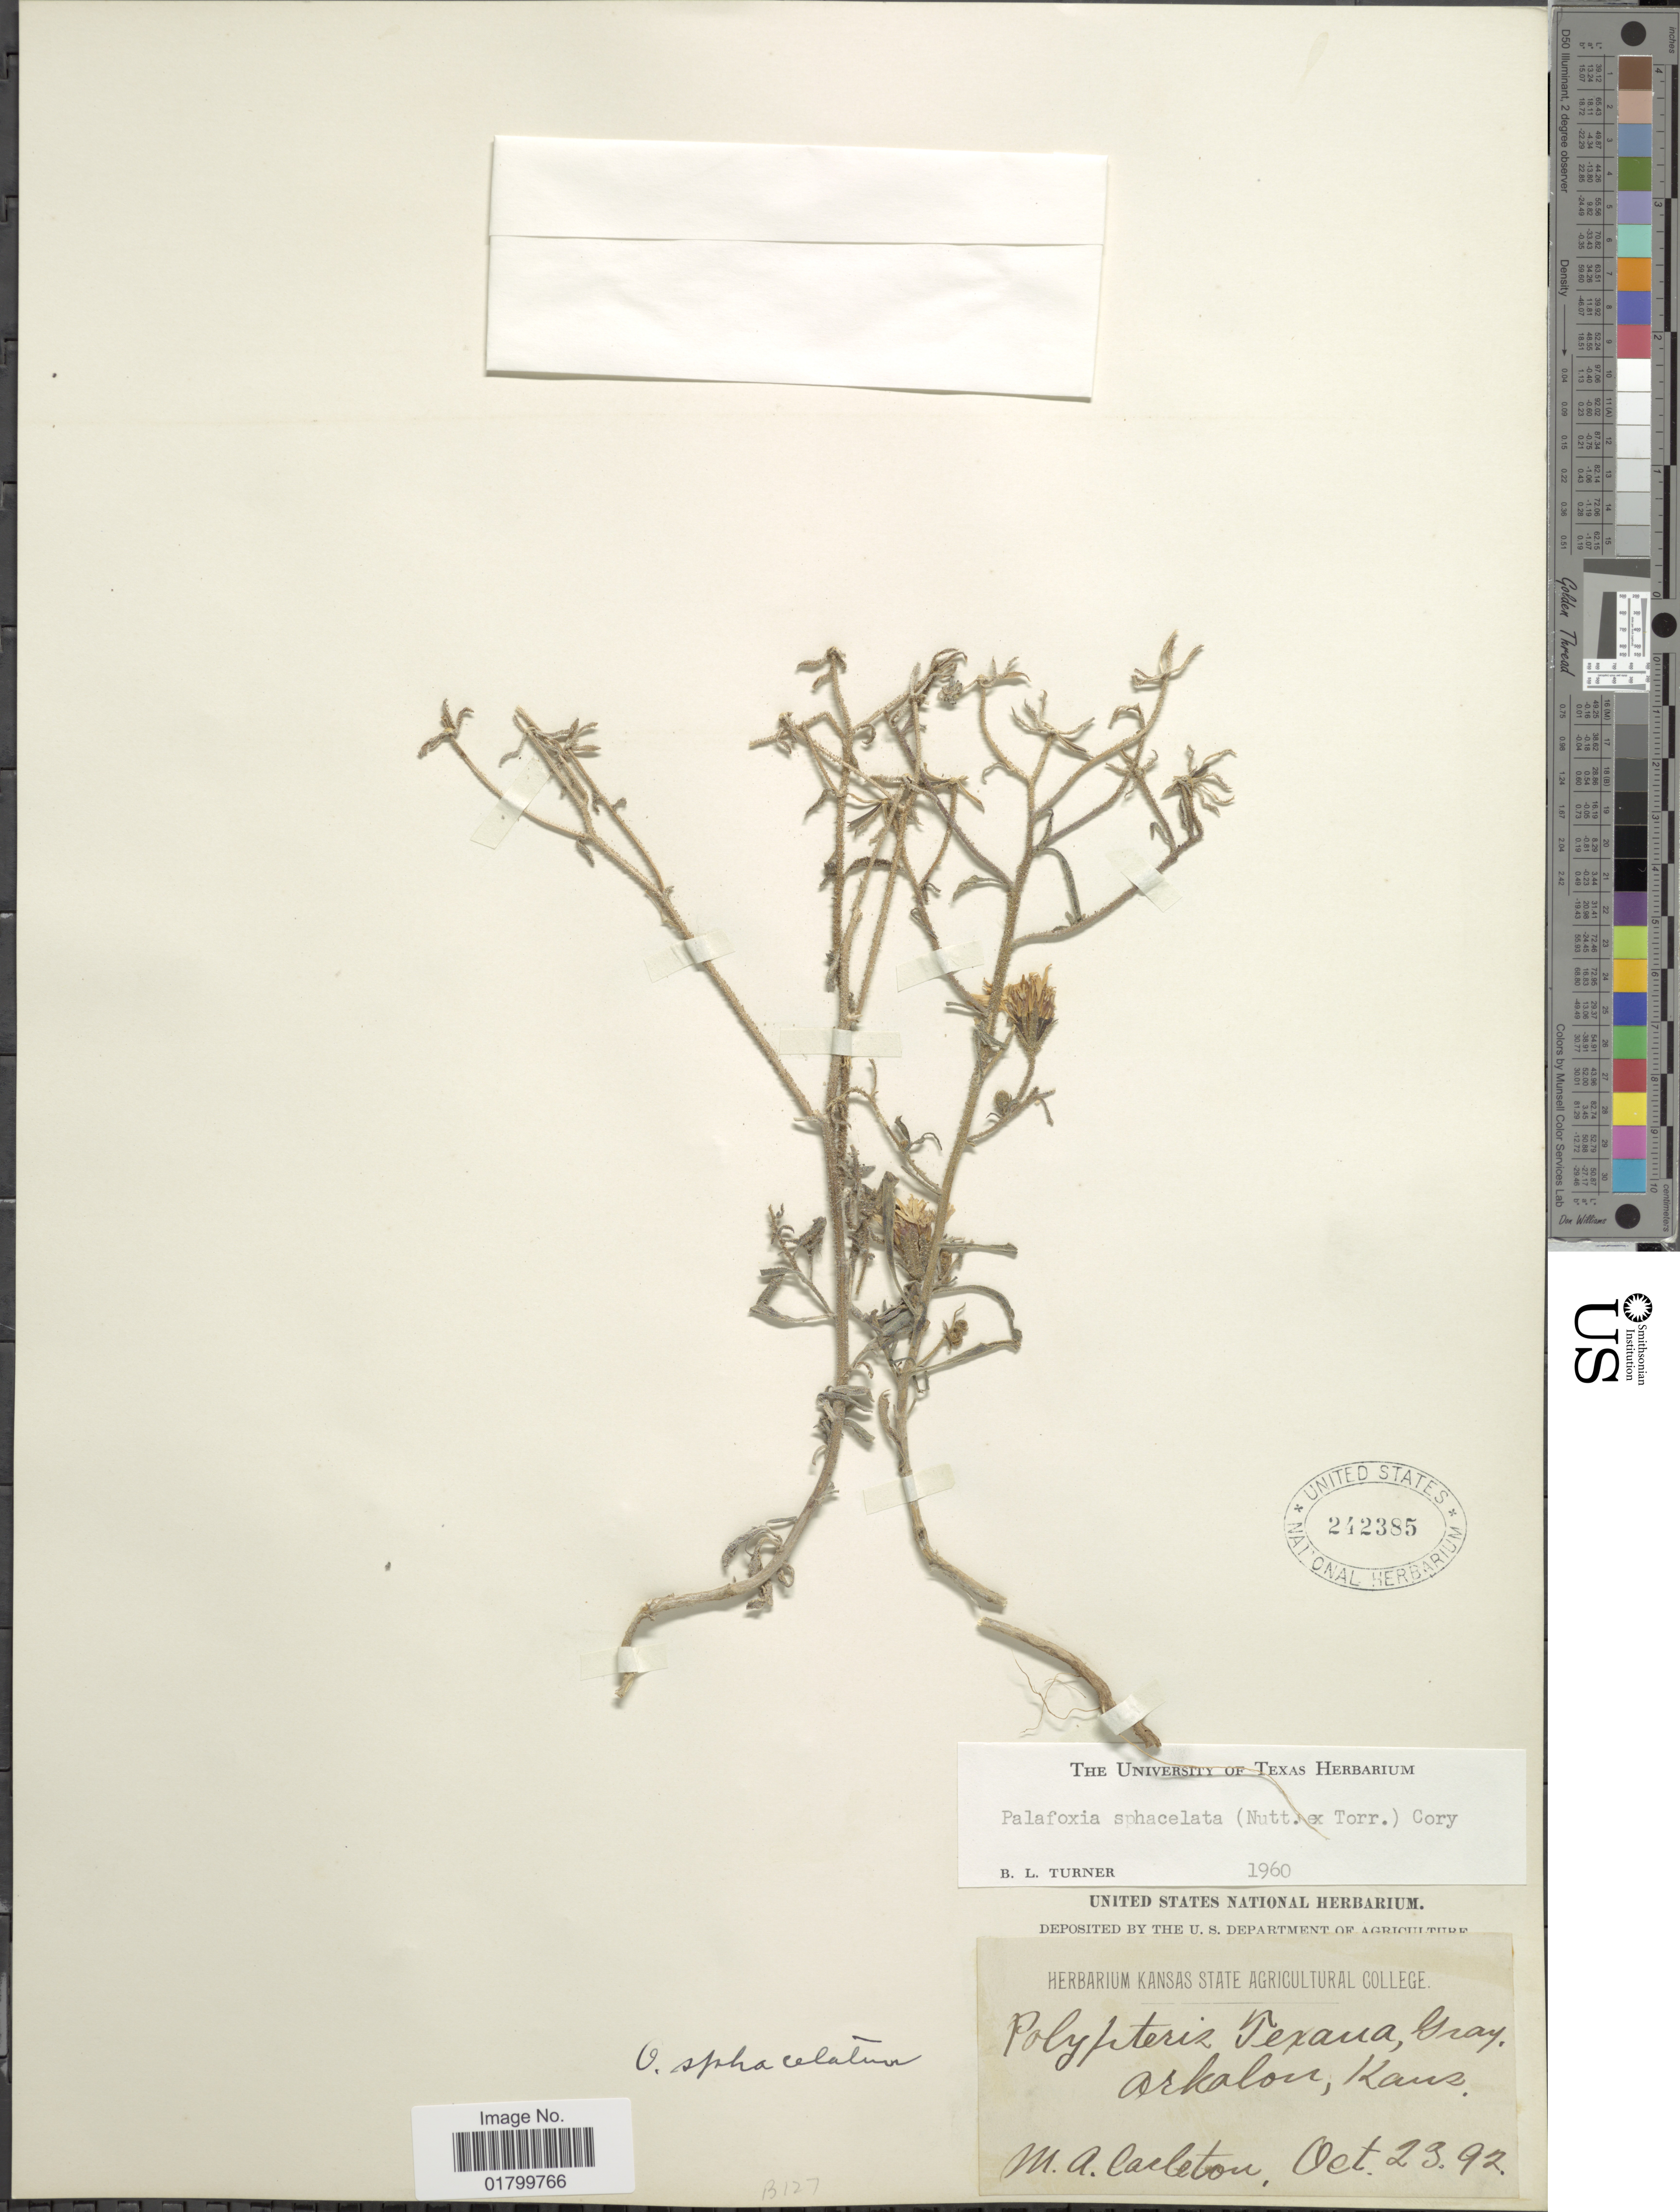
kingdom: Plantae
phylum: Tracheophyta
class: Magnoliopsida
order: Asterales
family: Asteraceae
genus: Palafoxia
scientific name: Palafoxia sphacelata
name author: (Nutt. ex Torr.) Cory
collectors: M. A. Carleton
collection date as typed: Transcribed d/m/y: 23/10/92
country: United States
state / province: Kansas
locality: Arkalon, Kans.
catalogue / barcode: US 242385